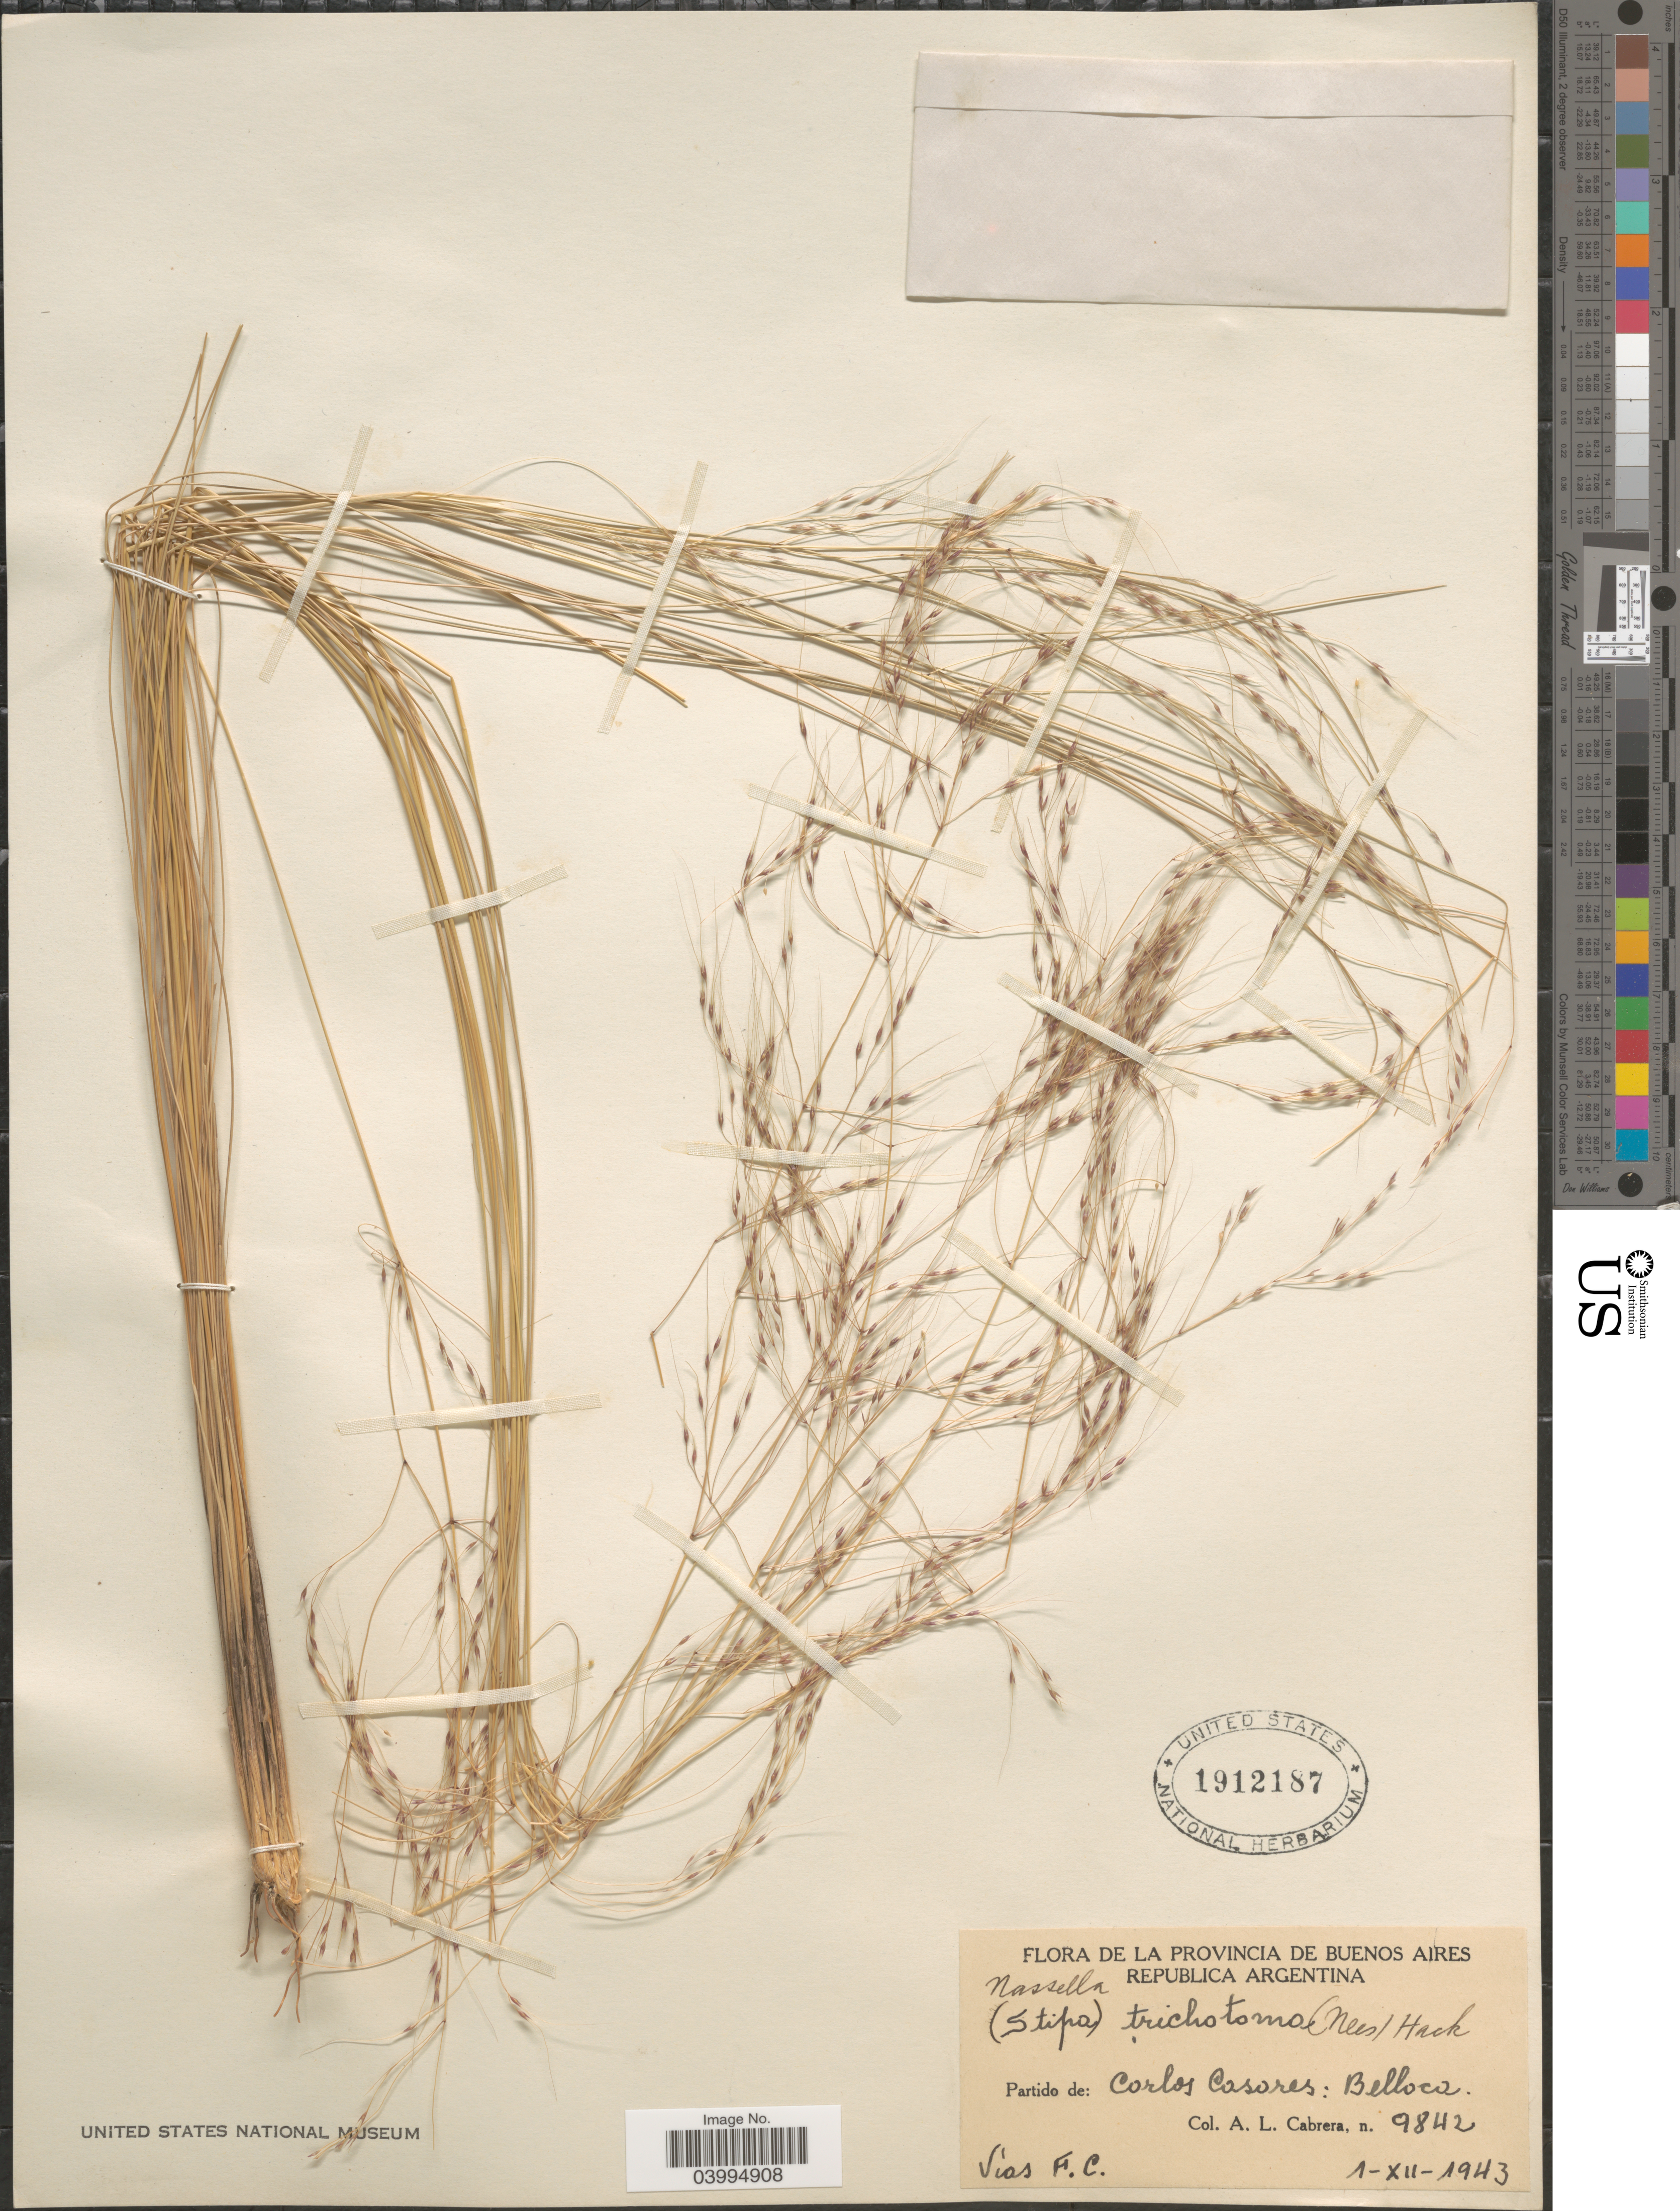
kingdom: Plantae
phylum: Tracheophyta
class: Liliopsida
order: Poales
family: Poaceae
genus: Nassella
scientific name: Nassella trichotoma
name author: (Ness) Hack. ex Arechav.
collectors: A. L. Cabrera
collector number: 9842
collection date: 1943-12-01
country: Argentina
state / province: Buenos Aires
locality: Republica Argentina. Partido de: Carlos Casores: Belloca.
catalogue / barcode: US 1912187